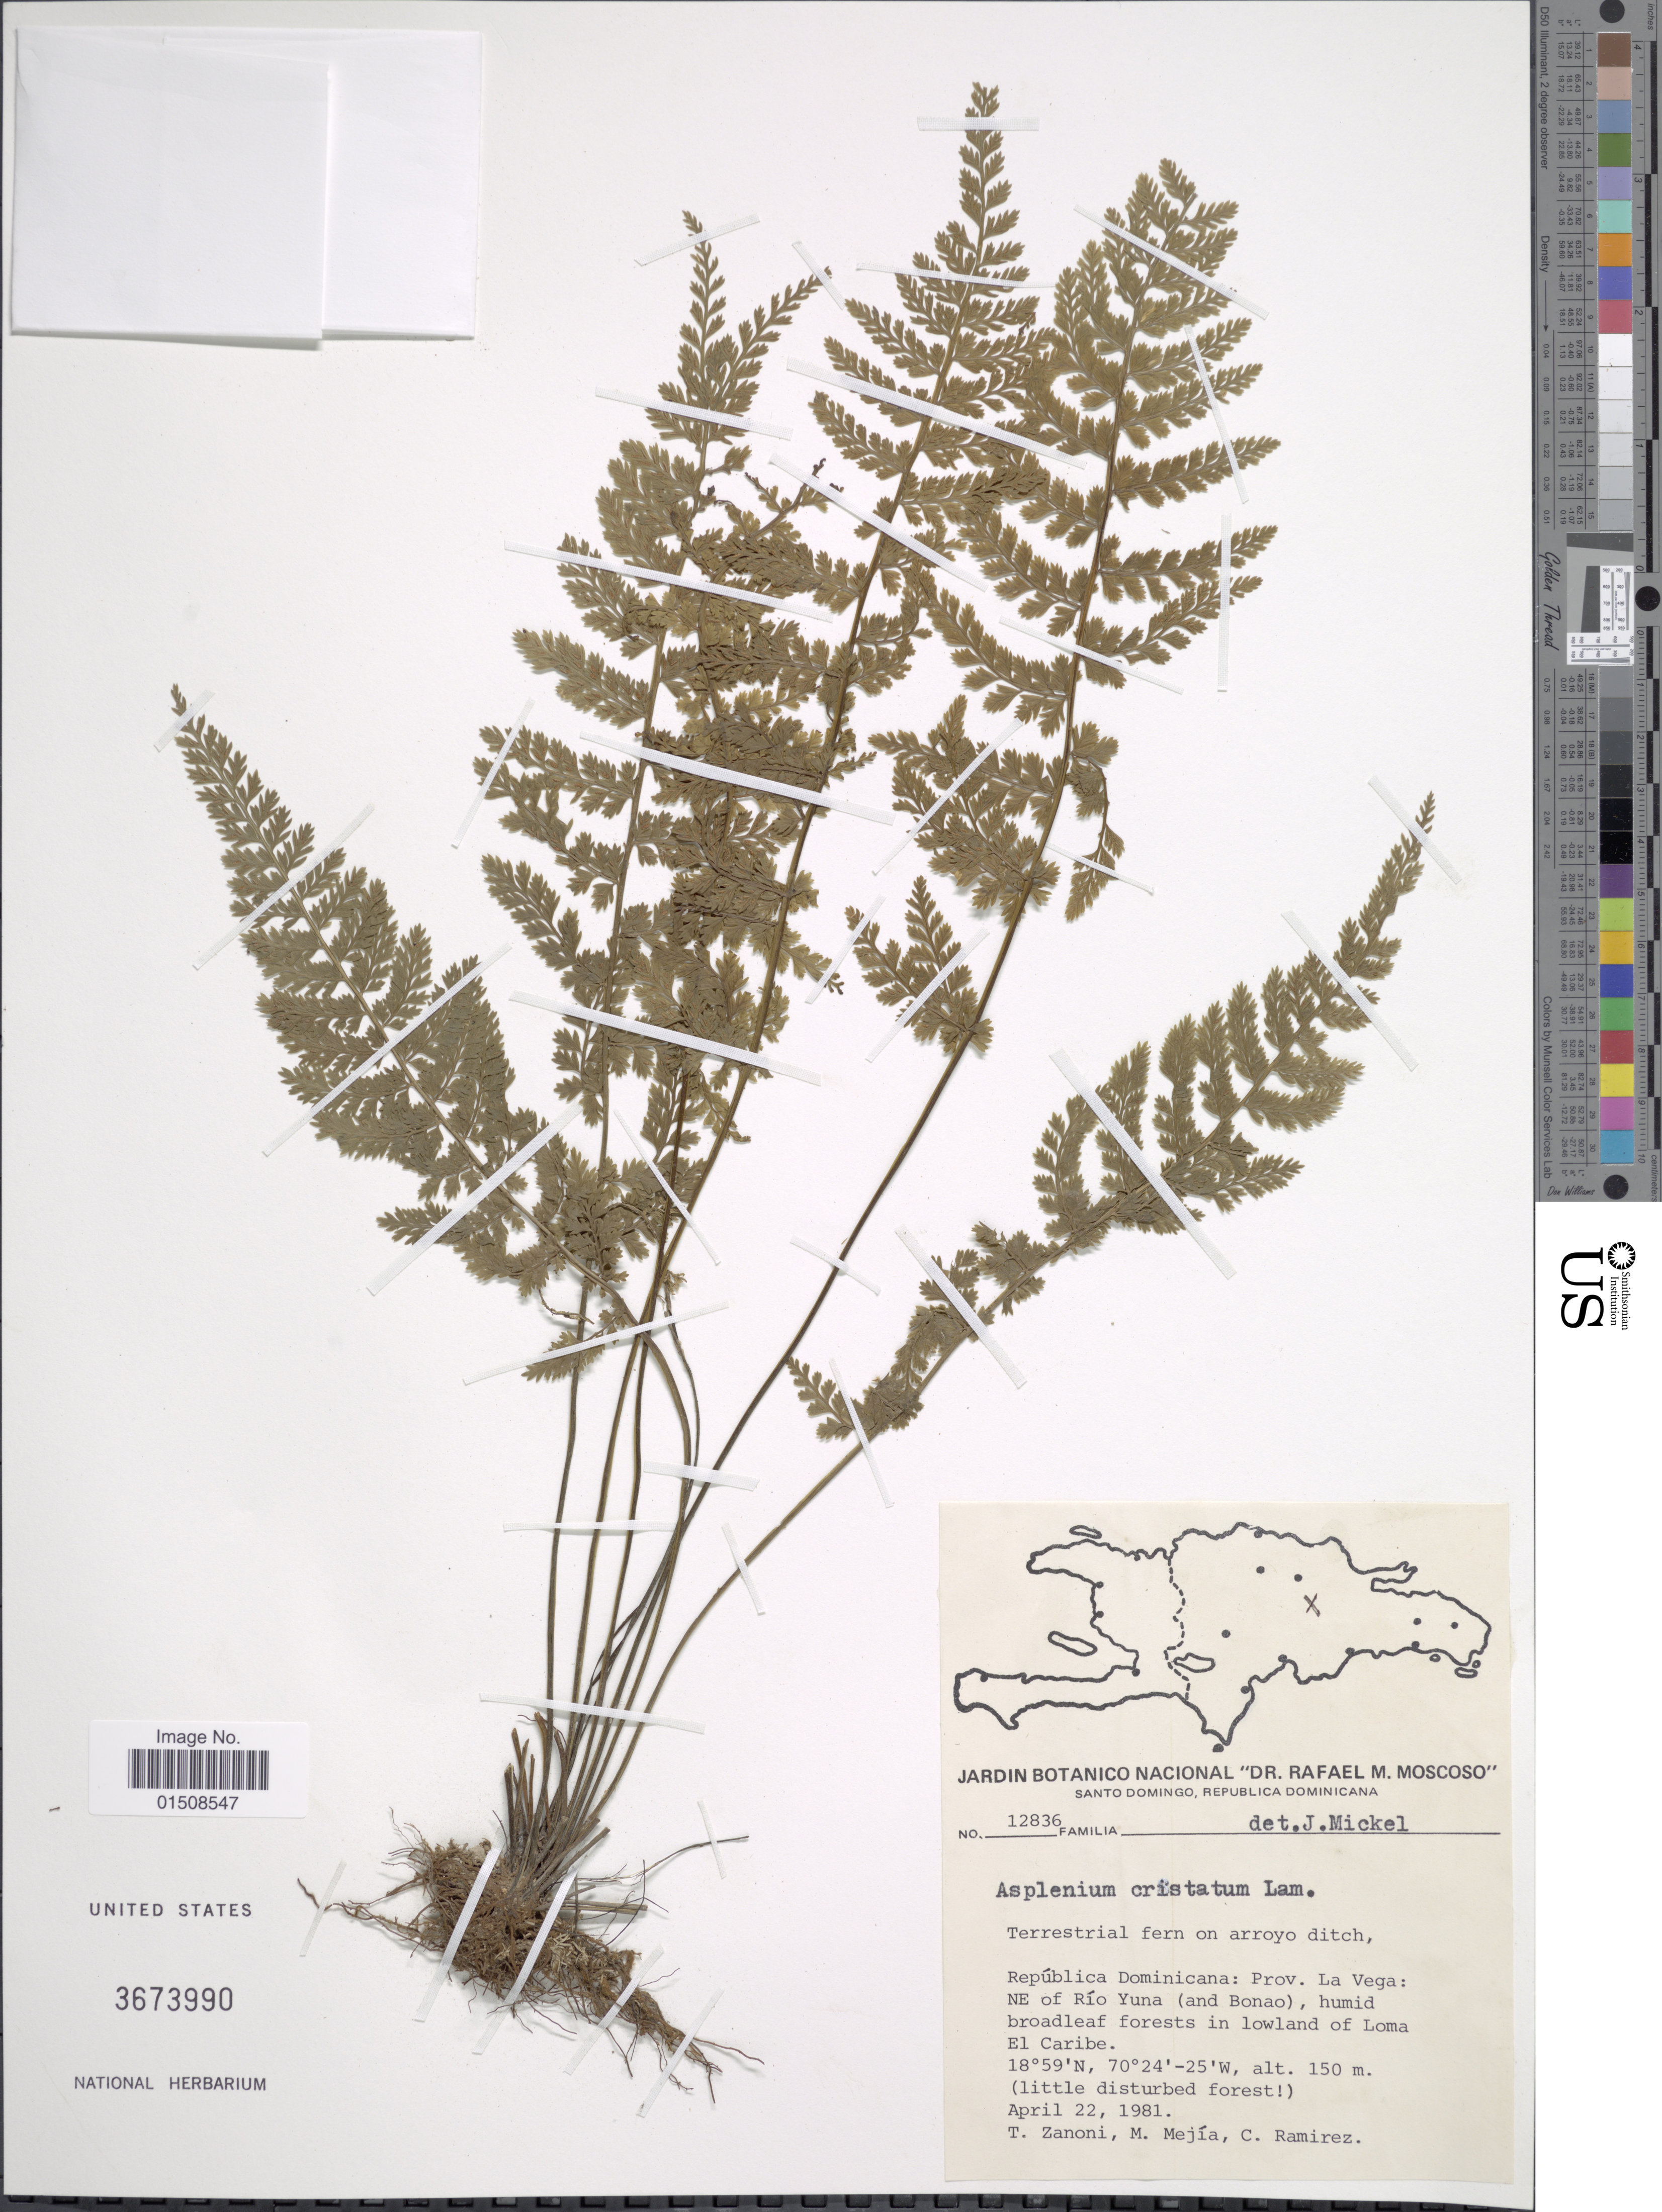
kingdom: Plantae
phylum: Tracheophyta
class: Polypodiopsida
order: Polypodiales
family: Aspleniaceae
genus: Asplenium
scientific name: Asplenium cristatum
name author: Lam.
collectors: T. A. Zanoni, M. Mejia & C. Ramirez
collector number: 12836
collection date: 1981-04-22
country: Dominican Republic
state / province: La Vega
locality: NE of Río Yuna (and Bonao), humid broadleaf forest in lowland of Loma El Caribe. Republica Dominica.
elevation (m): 150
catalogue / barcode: US 3673990